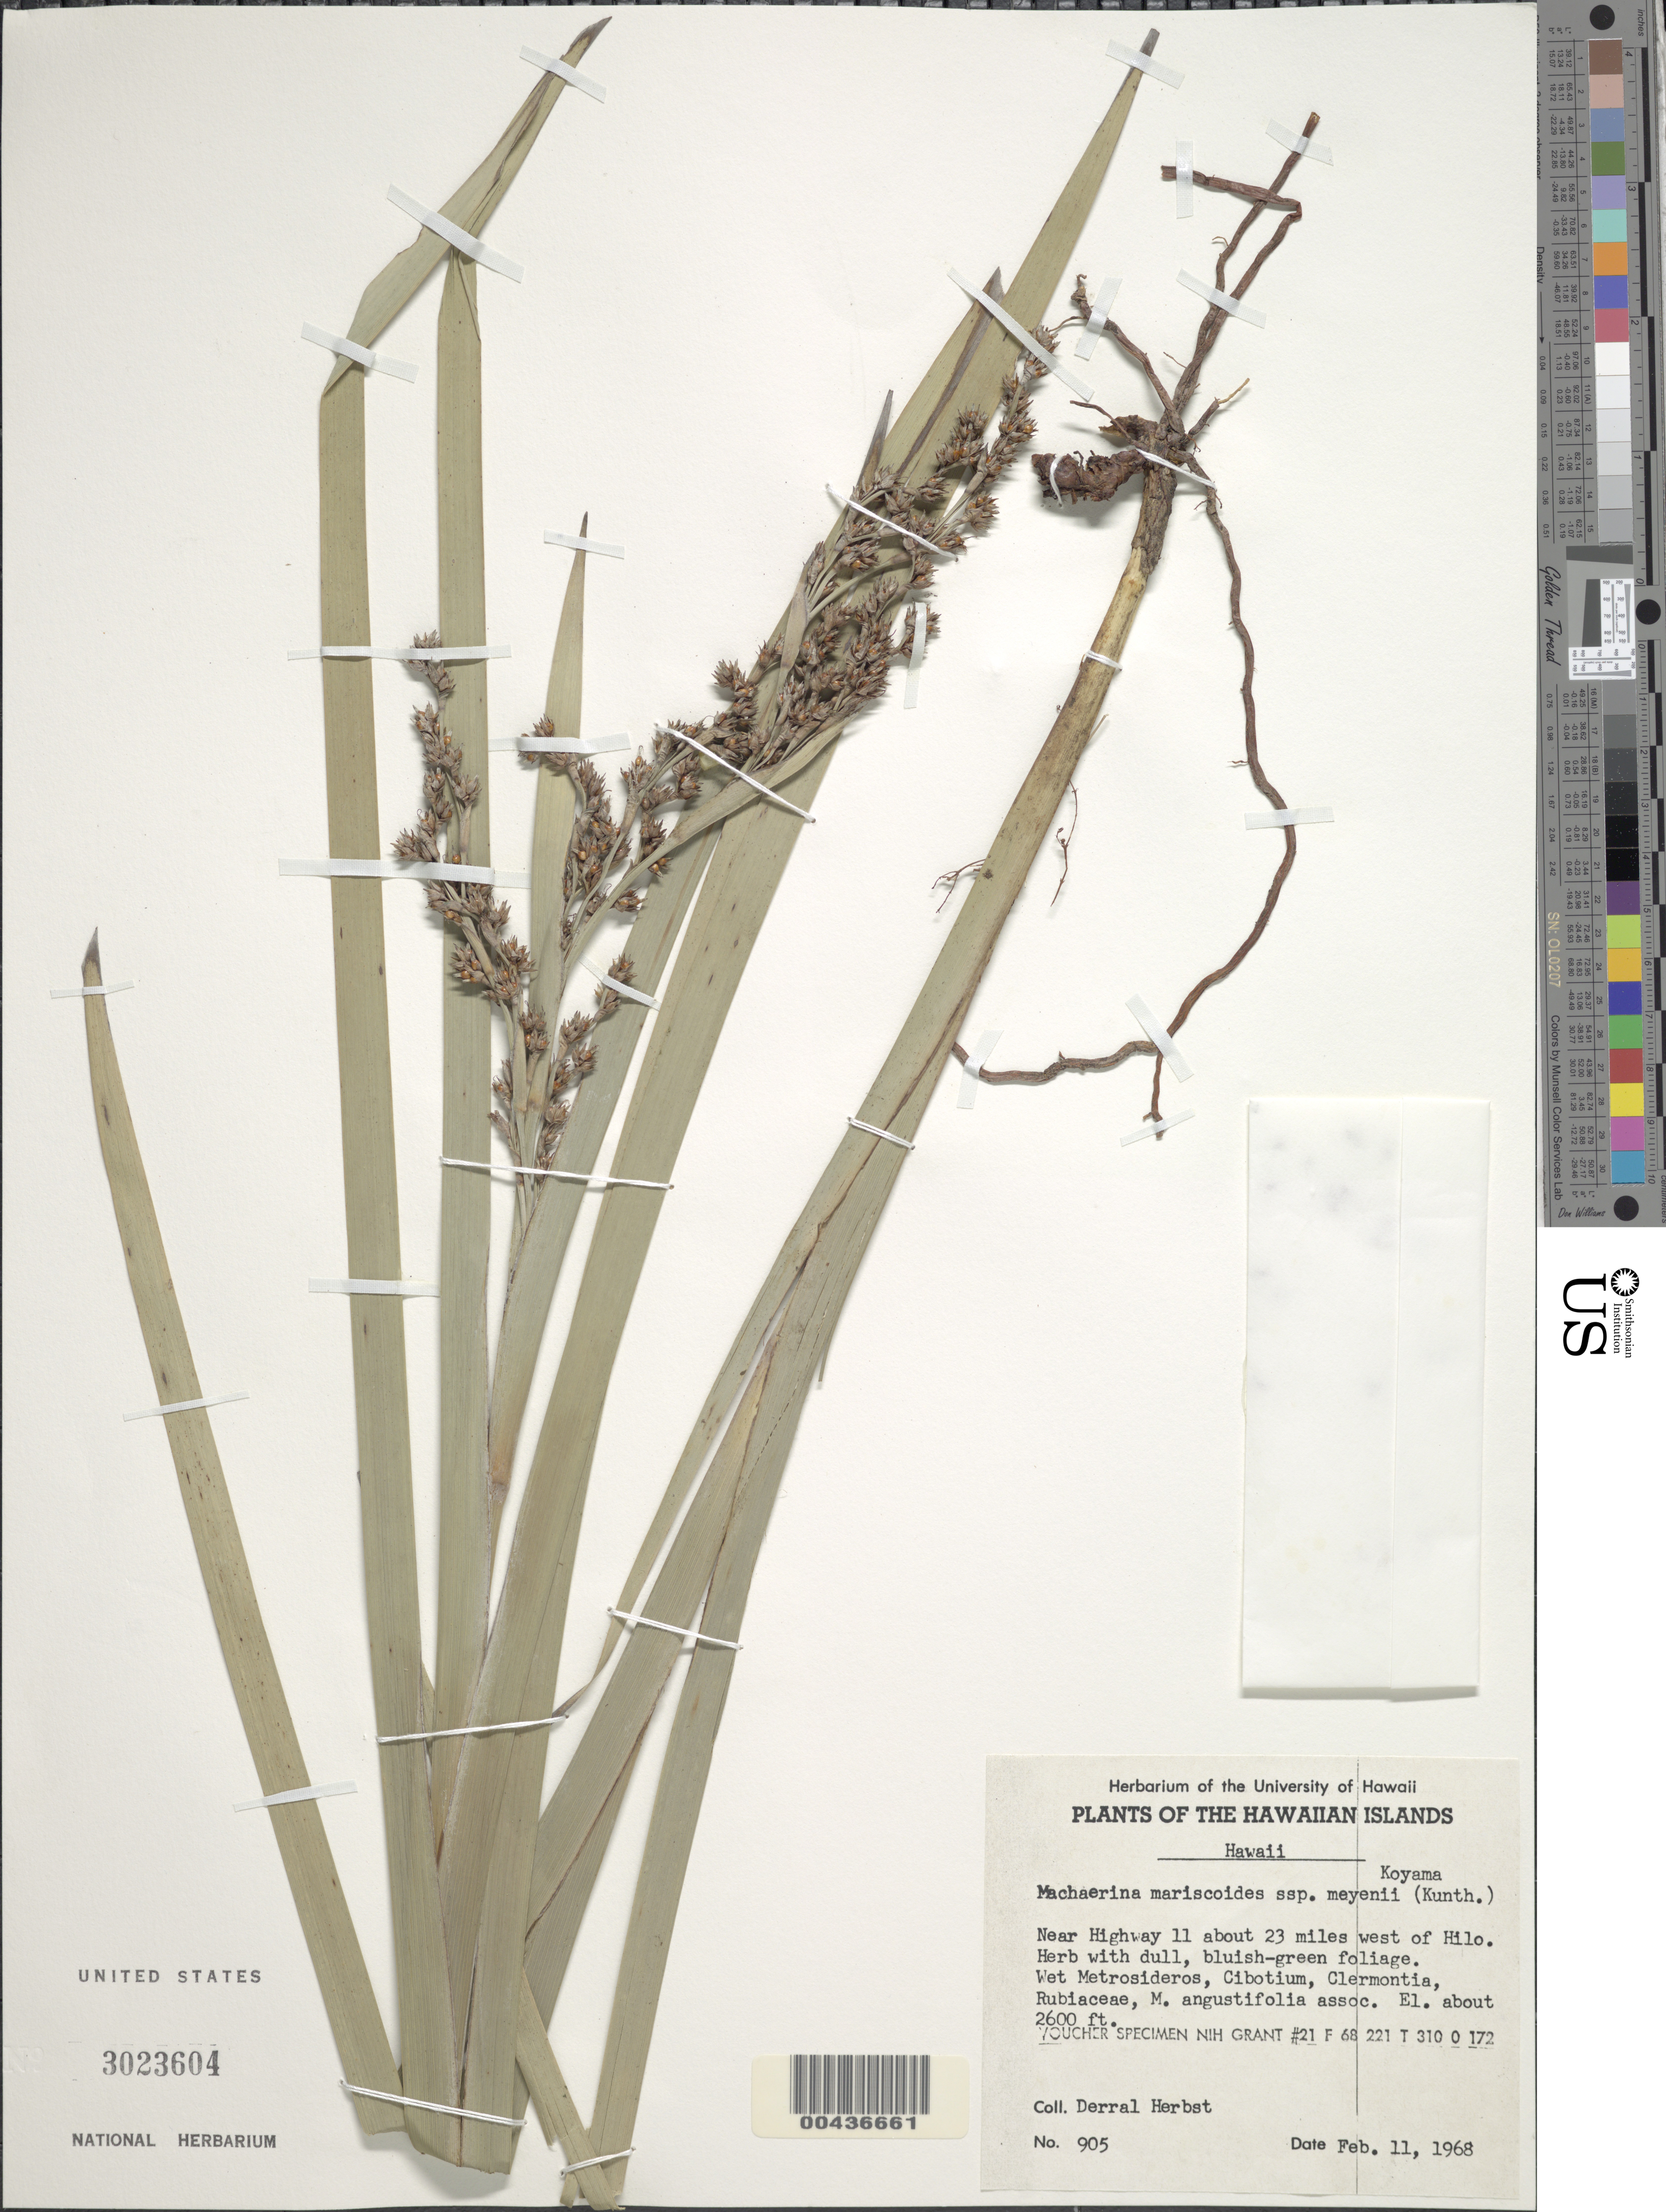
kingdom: Plantae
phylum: Tracheophyta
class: Liliopsida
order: Poales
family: Cyperaceae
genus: Machaerina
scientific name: Machaerina mariscoides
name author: (Gaudich.) J. Kern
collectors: D. R. Herbst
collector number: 905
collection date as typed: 11 Feb 1968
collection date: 1968-02-11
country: United States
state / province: Hawaii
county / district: Hawaii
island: Hawaii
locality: near Highway 11 about 23 miles west of Hilo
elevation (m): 792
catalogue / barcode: US 3023604